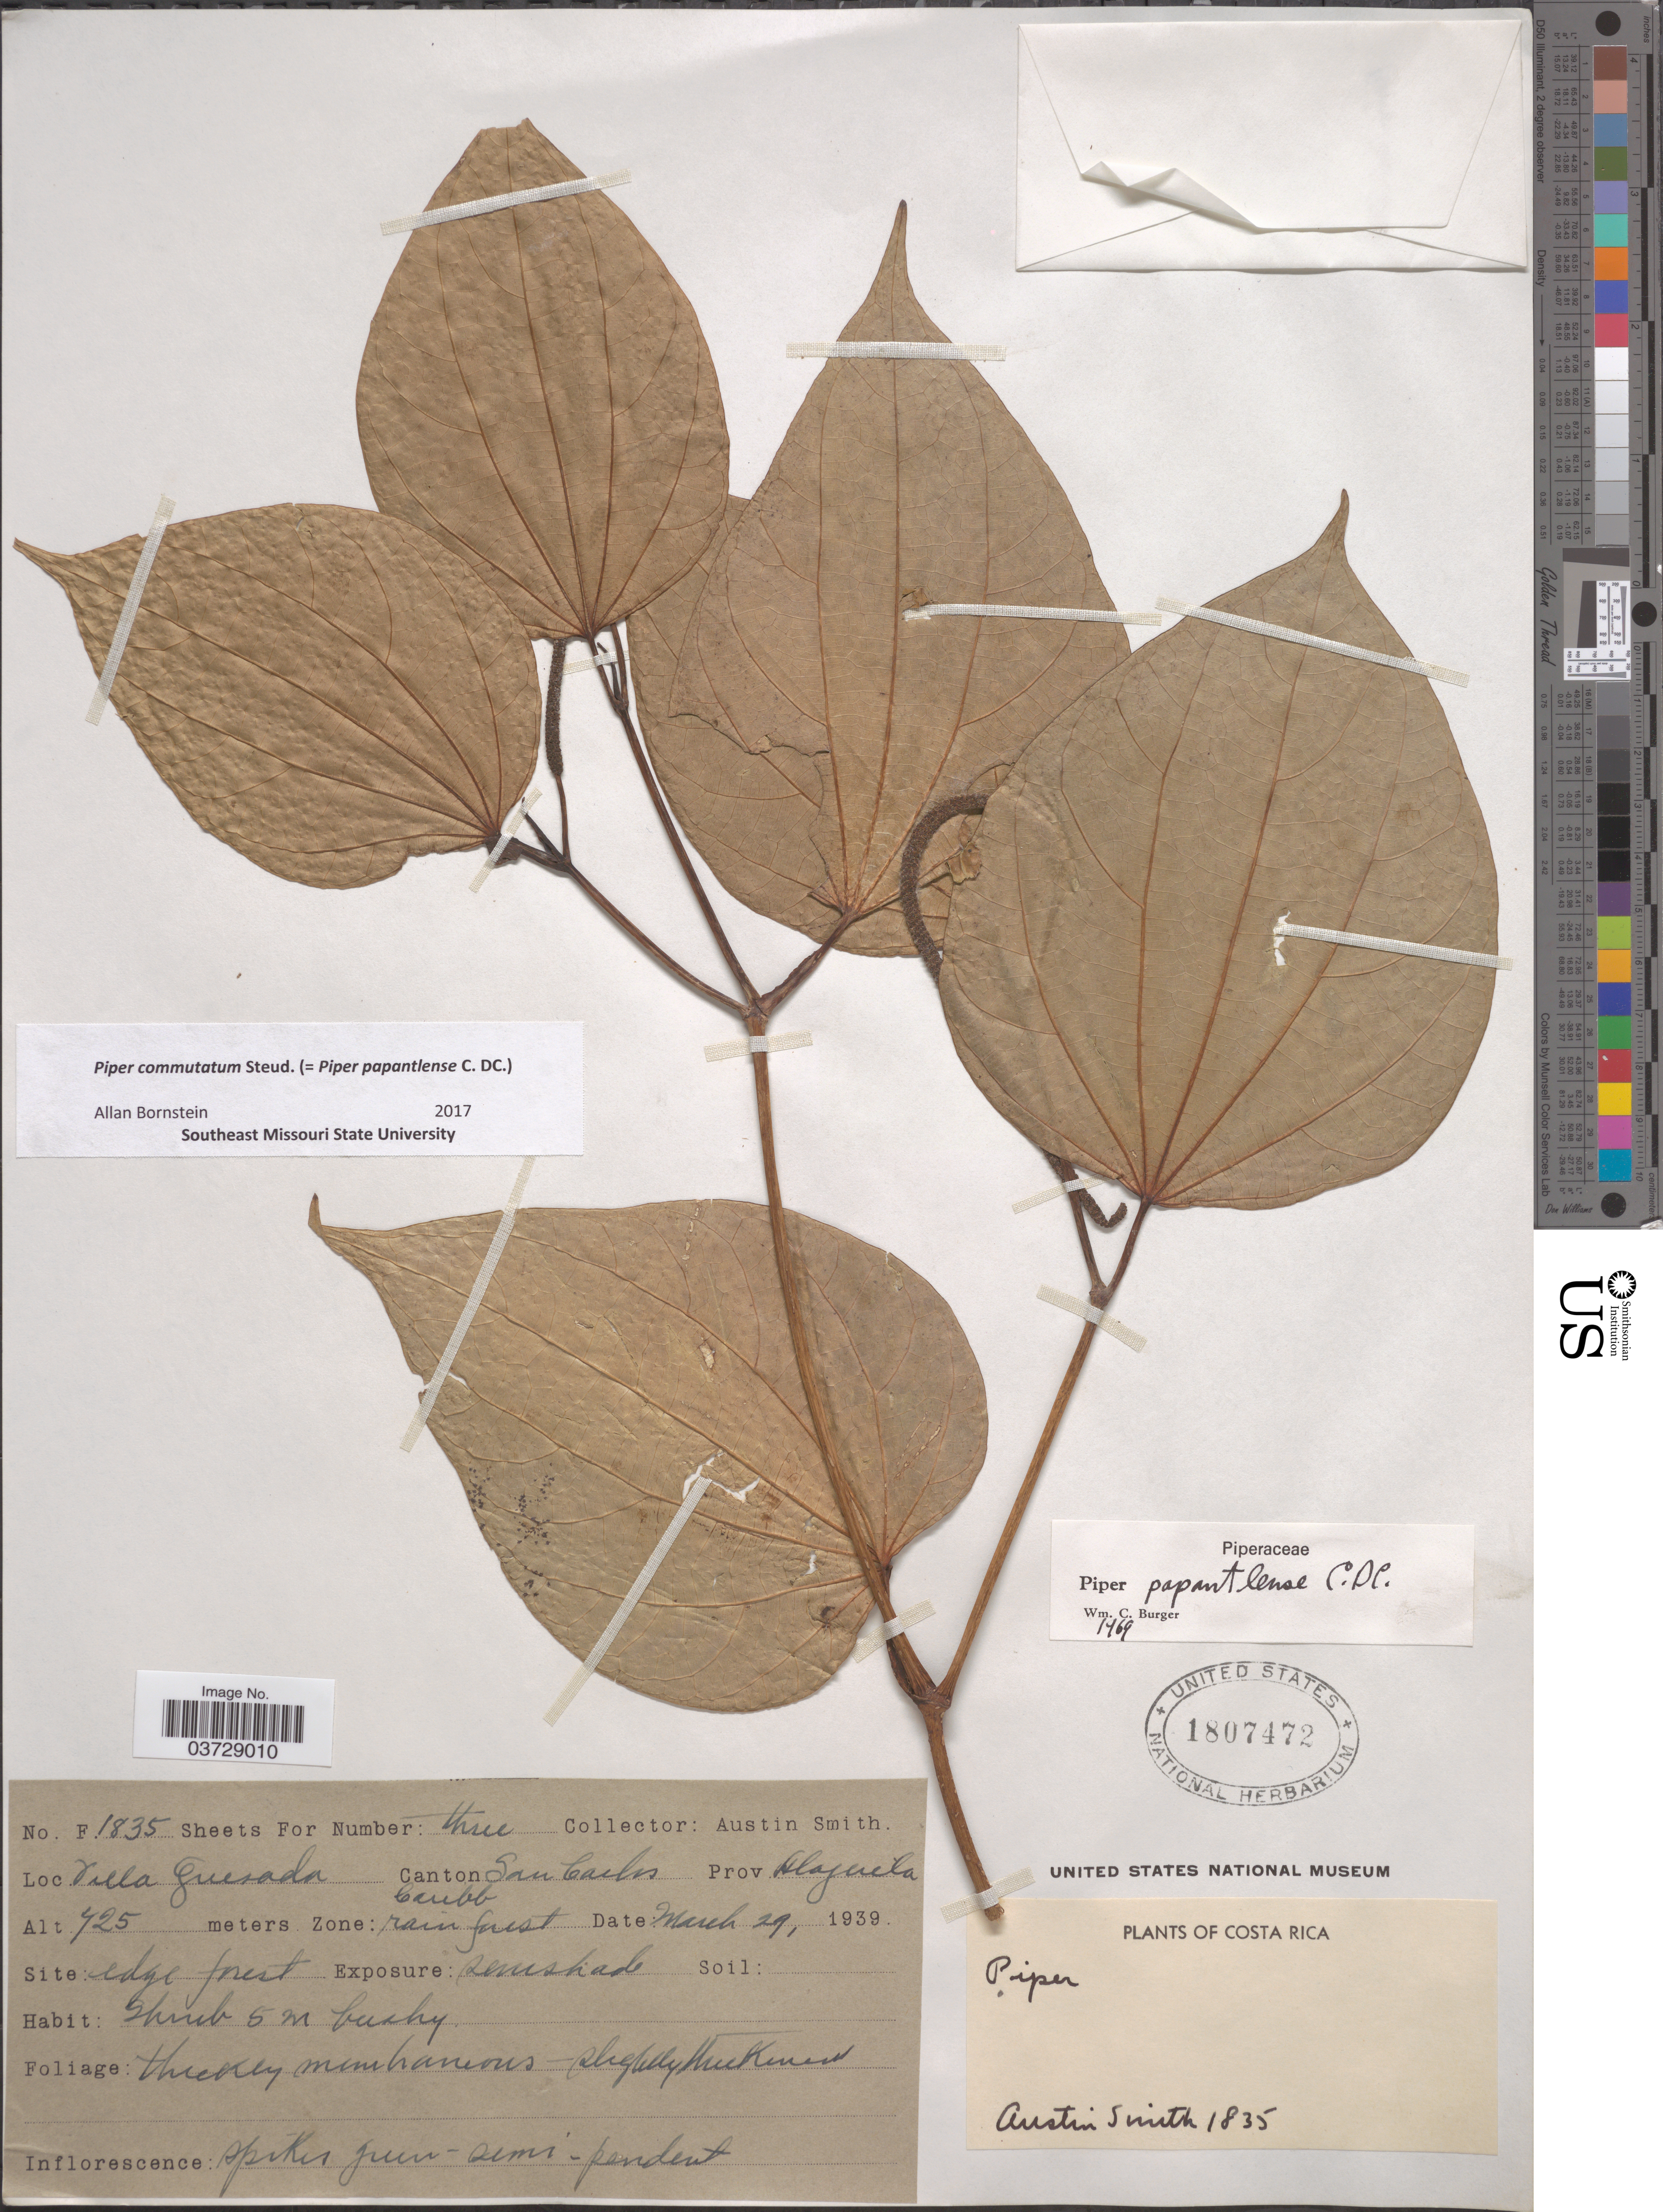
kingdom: Plantae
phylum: Tracheophyta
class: Magnoliopsida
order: Piperales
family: Piperaceae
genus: Piper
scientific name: Piper commutatum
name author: Steud.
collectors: Aust P. Smith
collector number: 1835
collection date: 1939-03-29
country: Costa Rica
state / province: Alajuela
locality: Villa Quesada. Canton San Carlos.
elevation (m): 725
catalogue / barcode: US 1807472